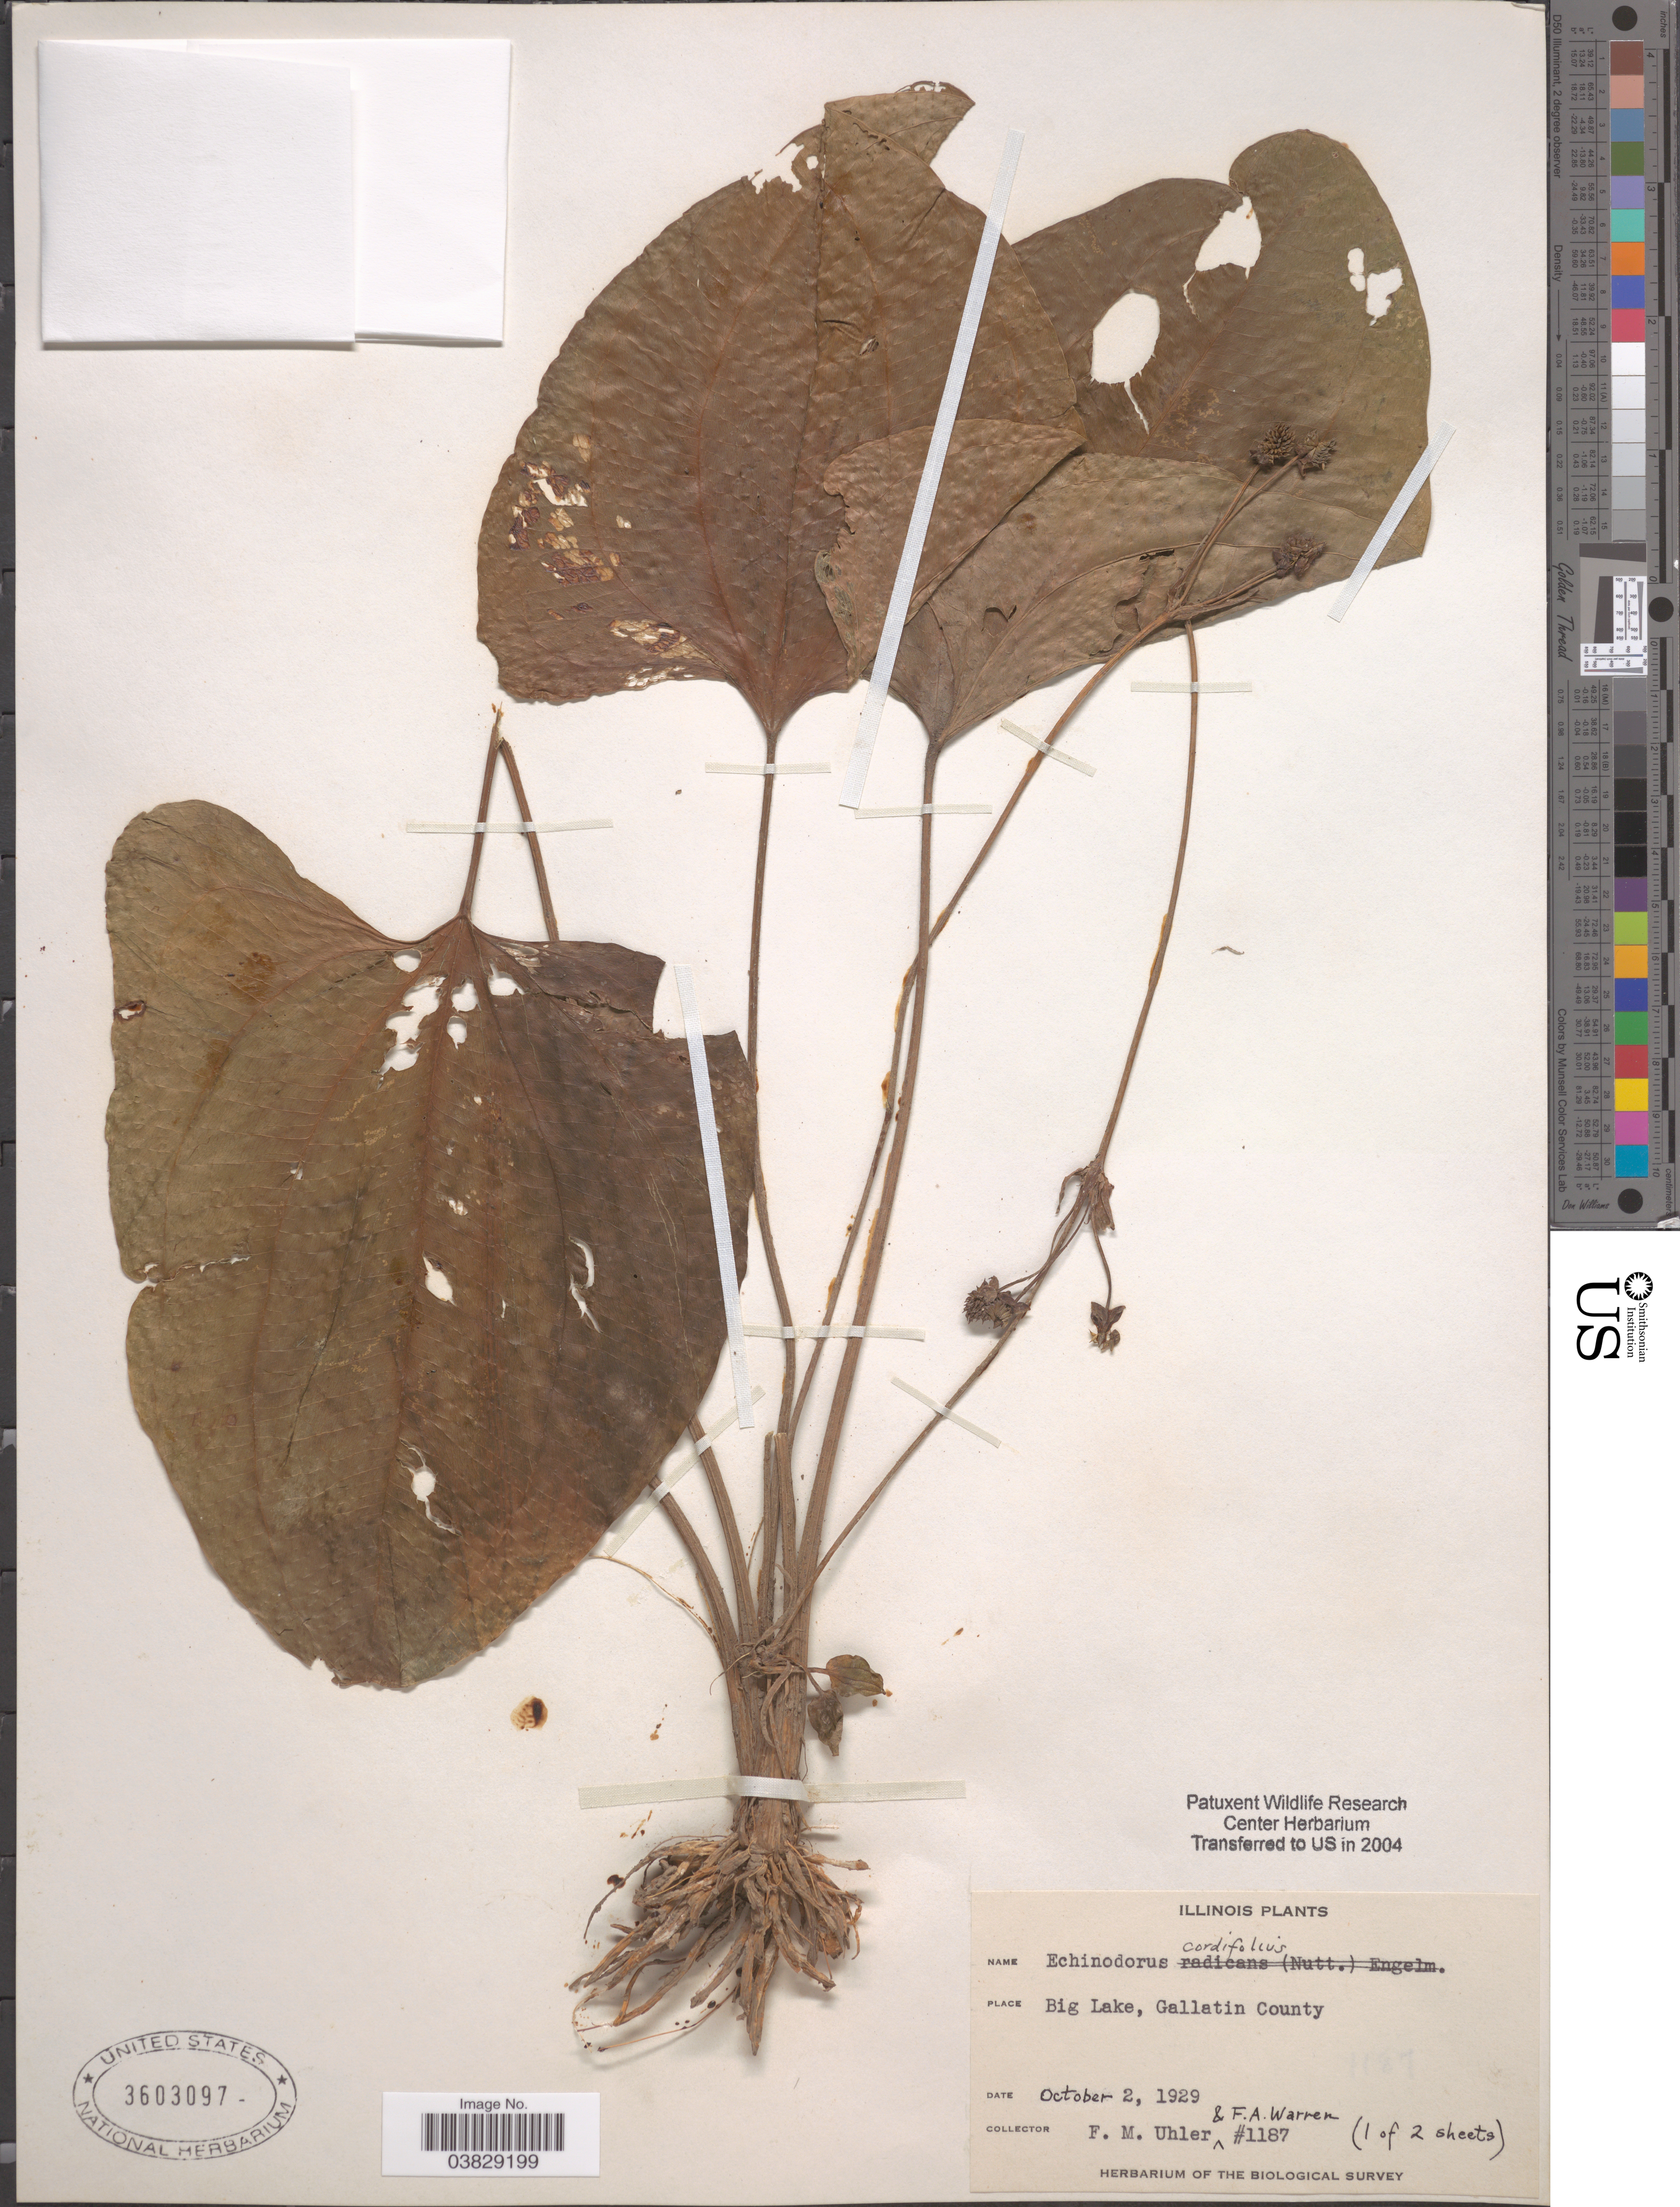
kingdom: Plantae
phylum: Tracheophyta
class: Liliopsida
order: Alismatales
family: Alismataceae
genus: Echinodorus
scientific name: Echinodorus cordifolius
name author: (L.) Griseb.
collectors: F. M. Uhler & F. Warren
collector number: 1187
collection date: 1929-10-02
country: United States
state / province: Illinois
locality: Big Lake, Gallatin County.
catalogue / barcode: US 3603097